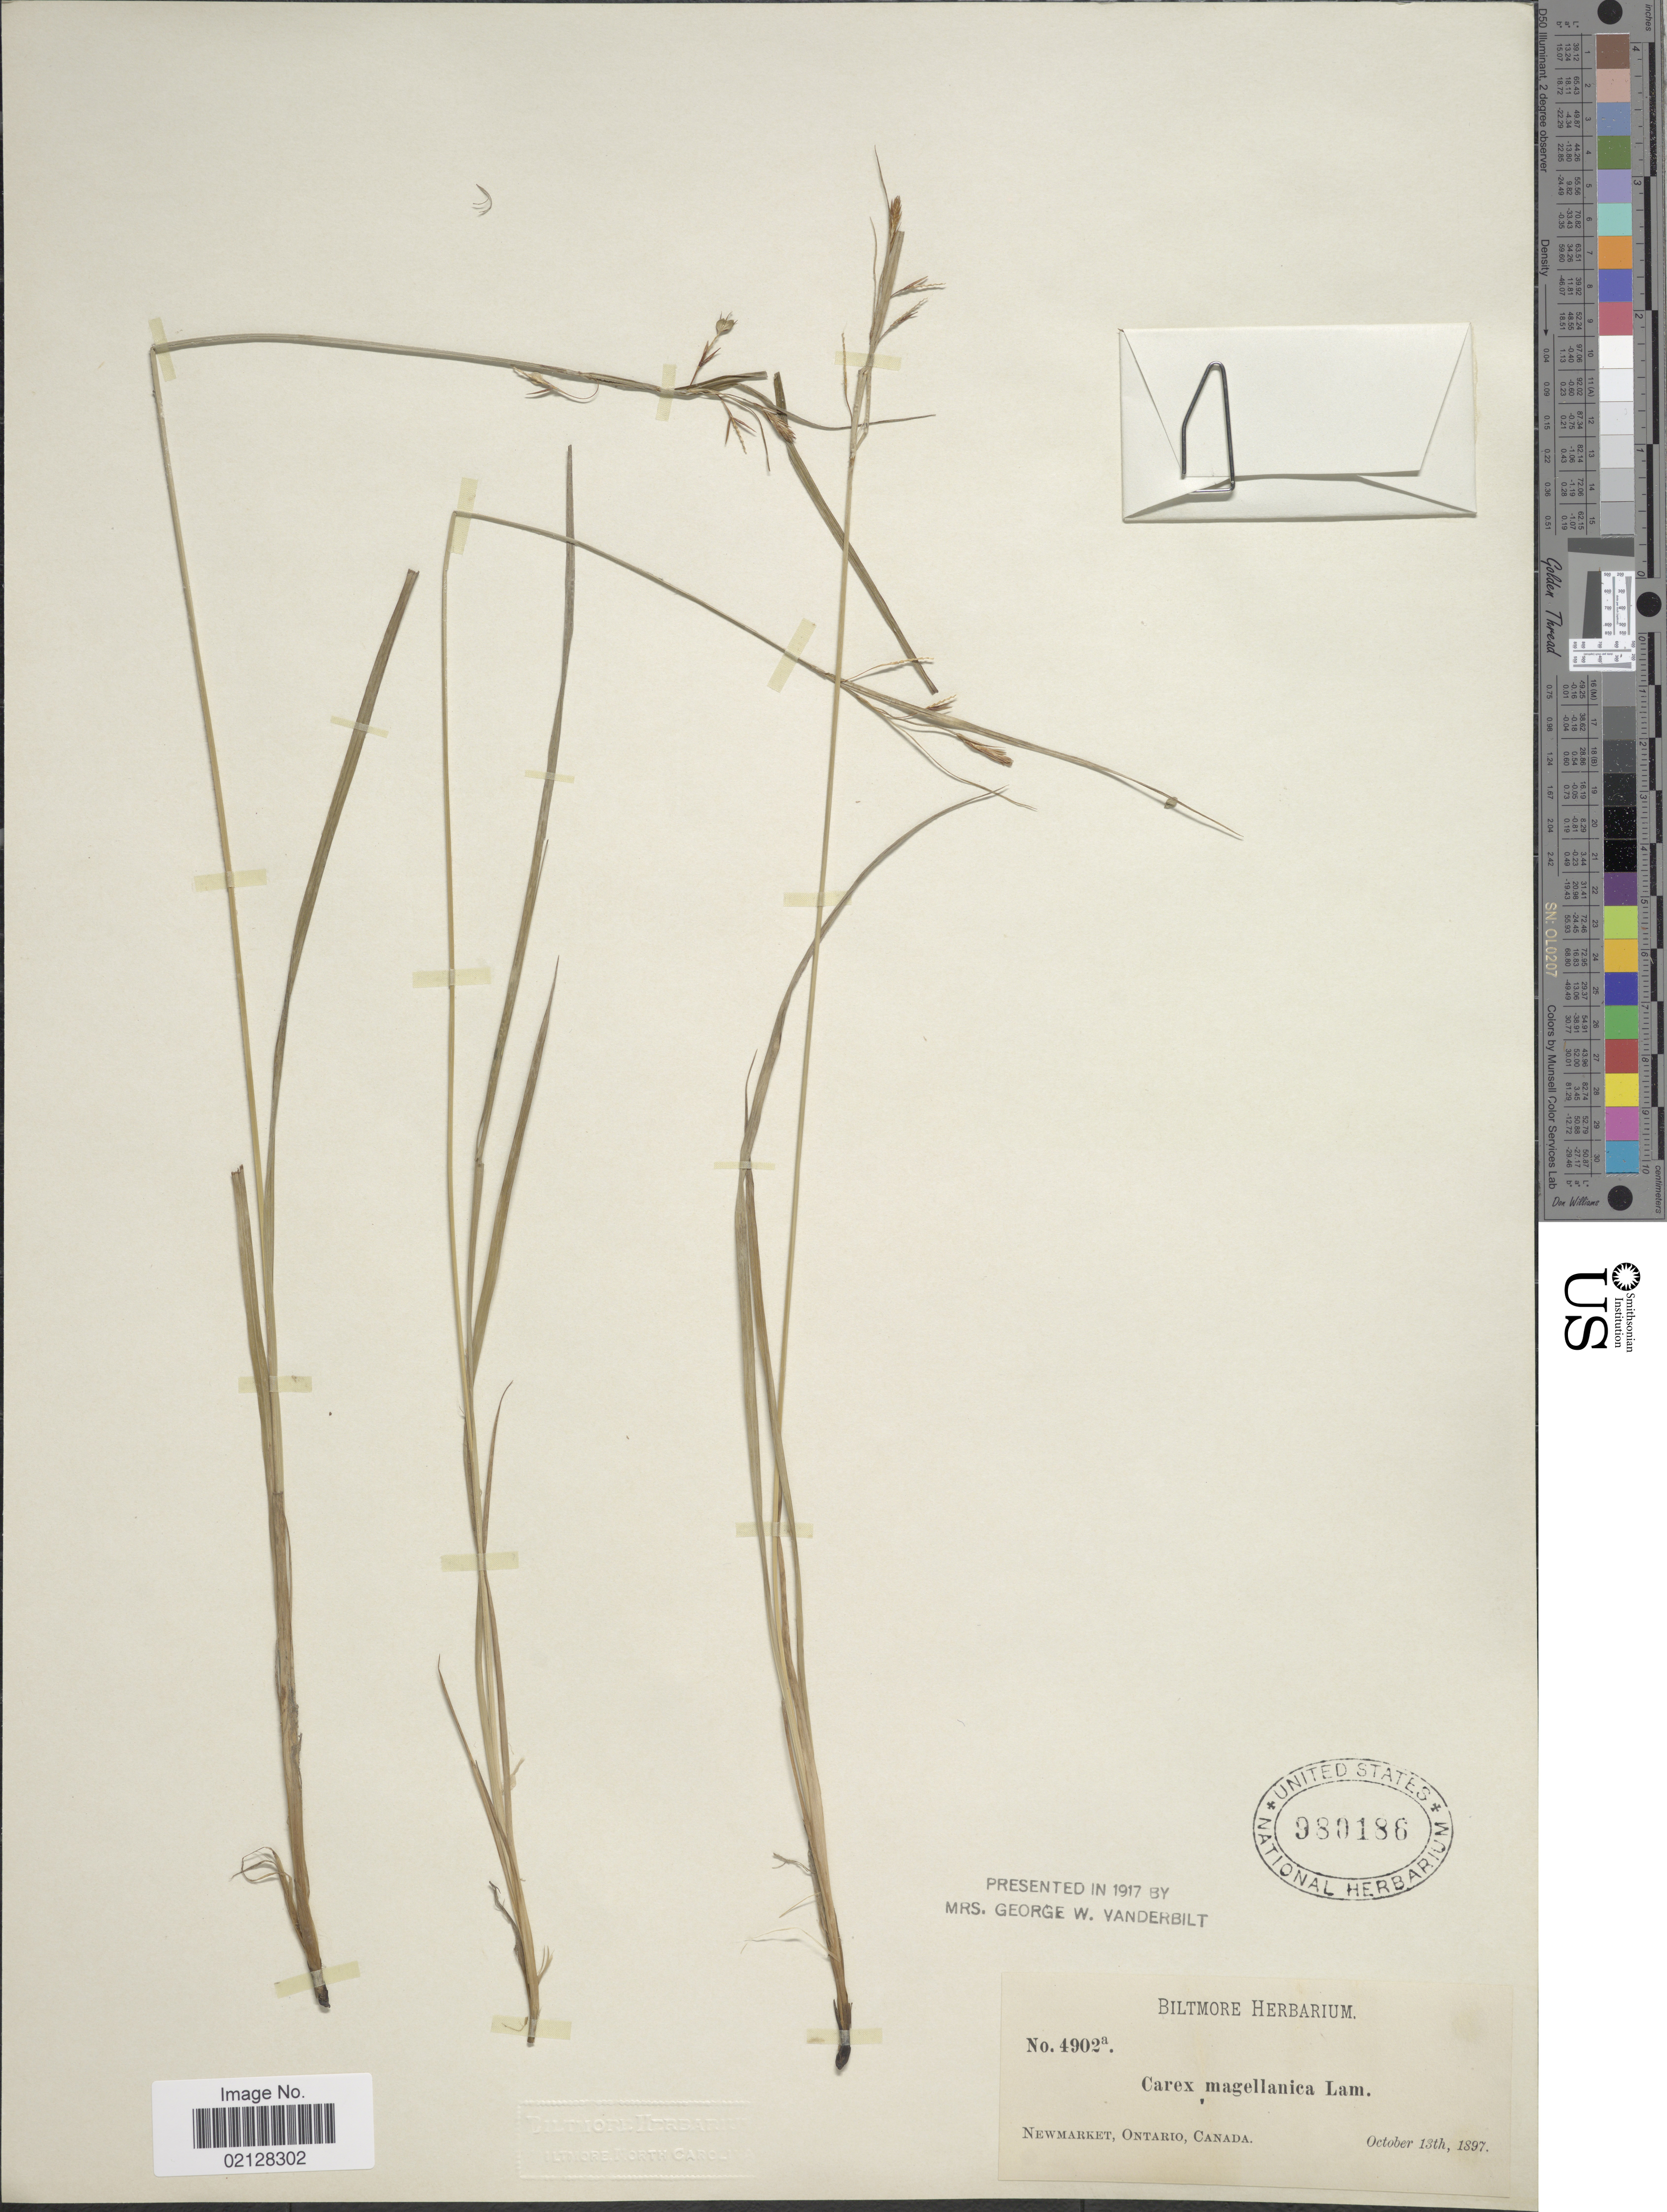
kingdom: Plantae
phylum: Tracheophyta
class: Liliopsida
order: Poales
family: Cyperaceae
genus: Carex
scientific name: Carex magellanica subsp. irrigua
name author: (Wahlenb.) Hiitonen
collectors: ex herb. Biltmore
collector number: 4902A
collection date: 1897-10-13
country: Canada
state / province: Ontario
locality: Newmarket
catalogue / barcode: US 980186